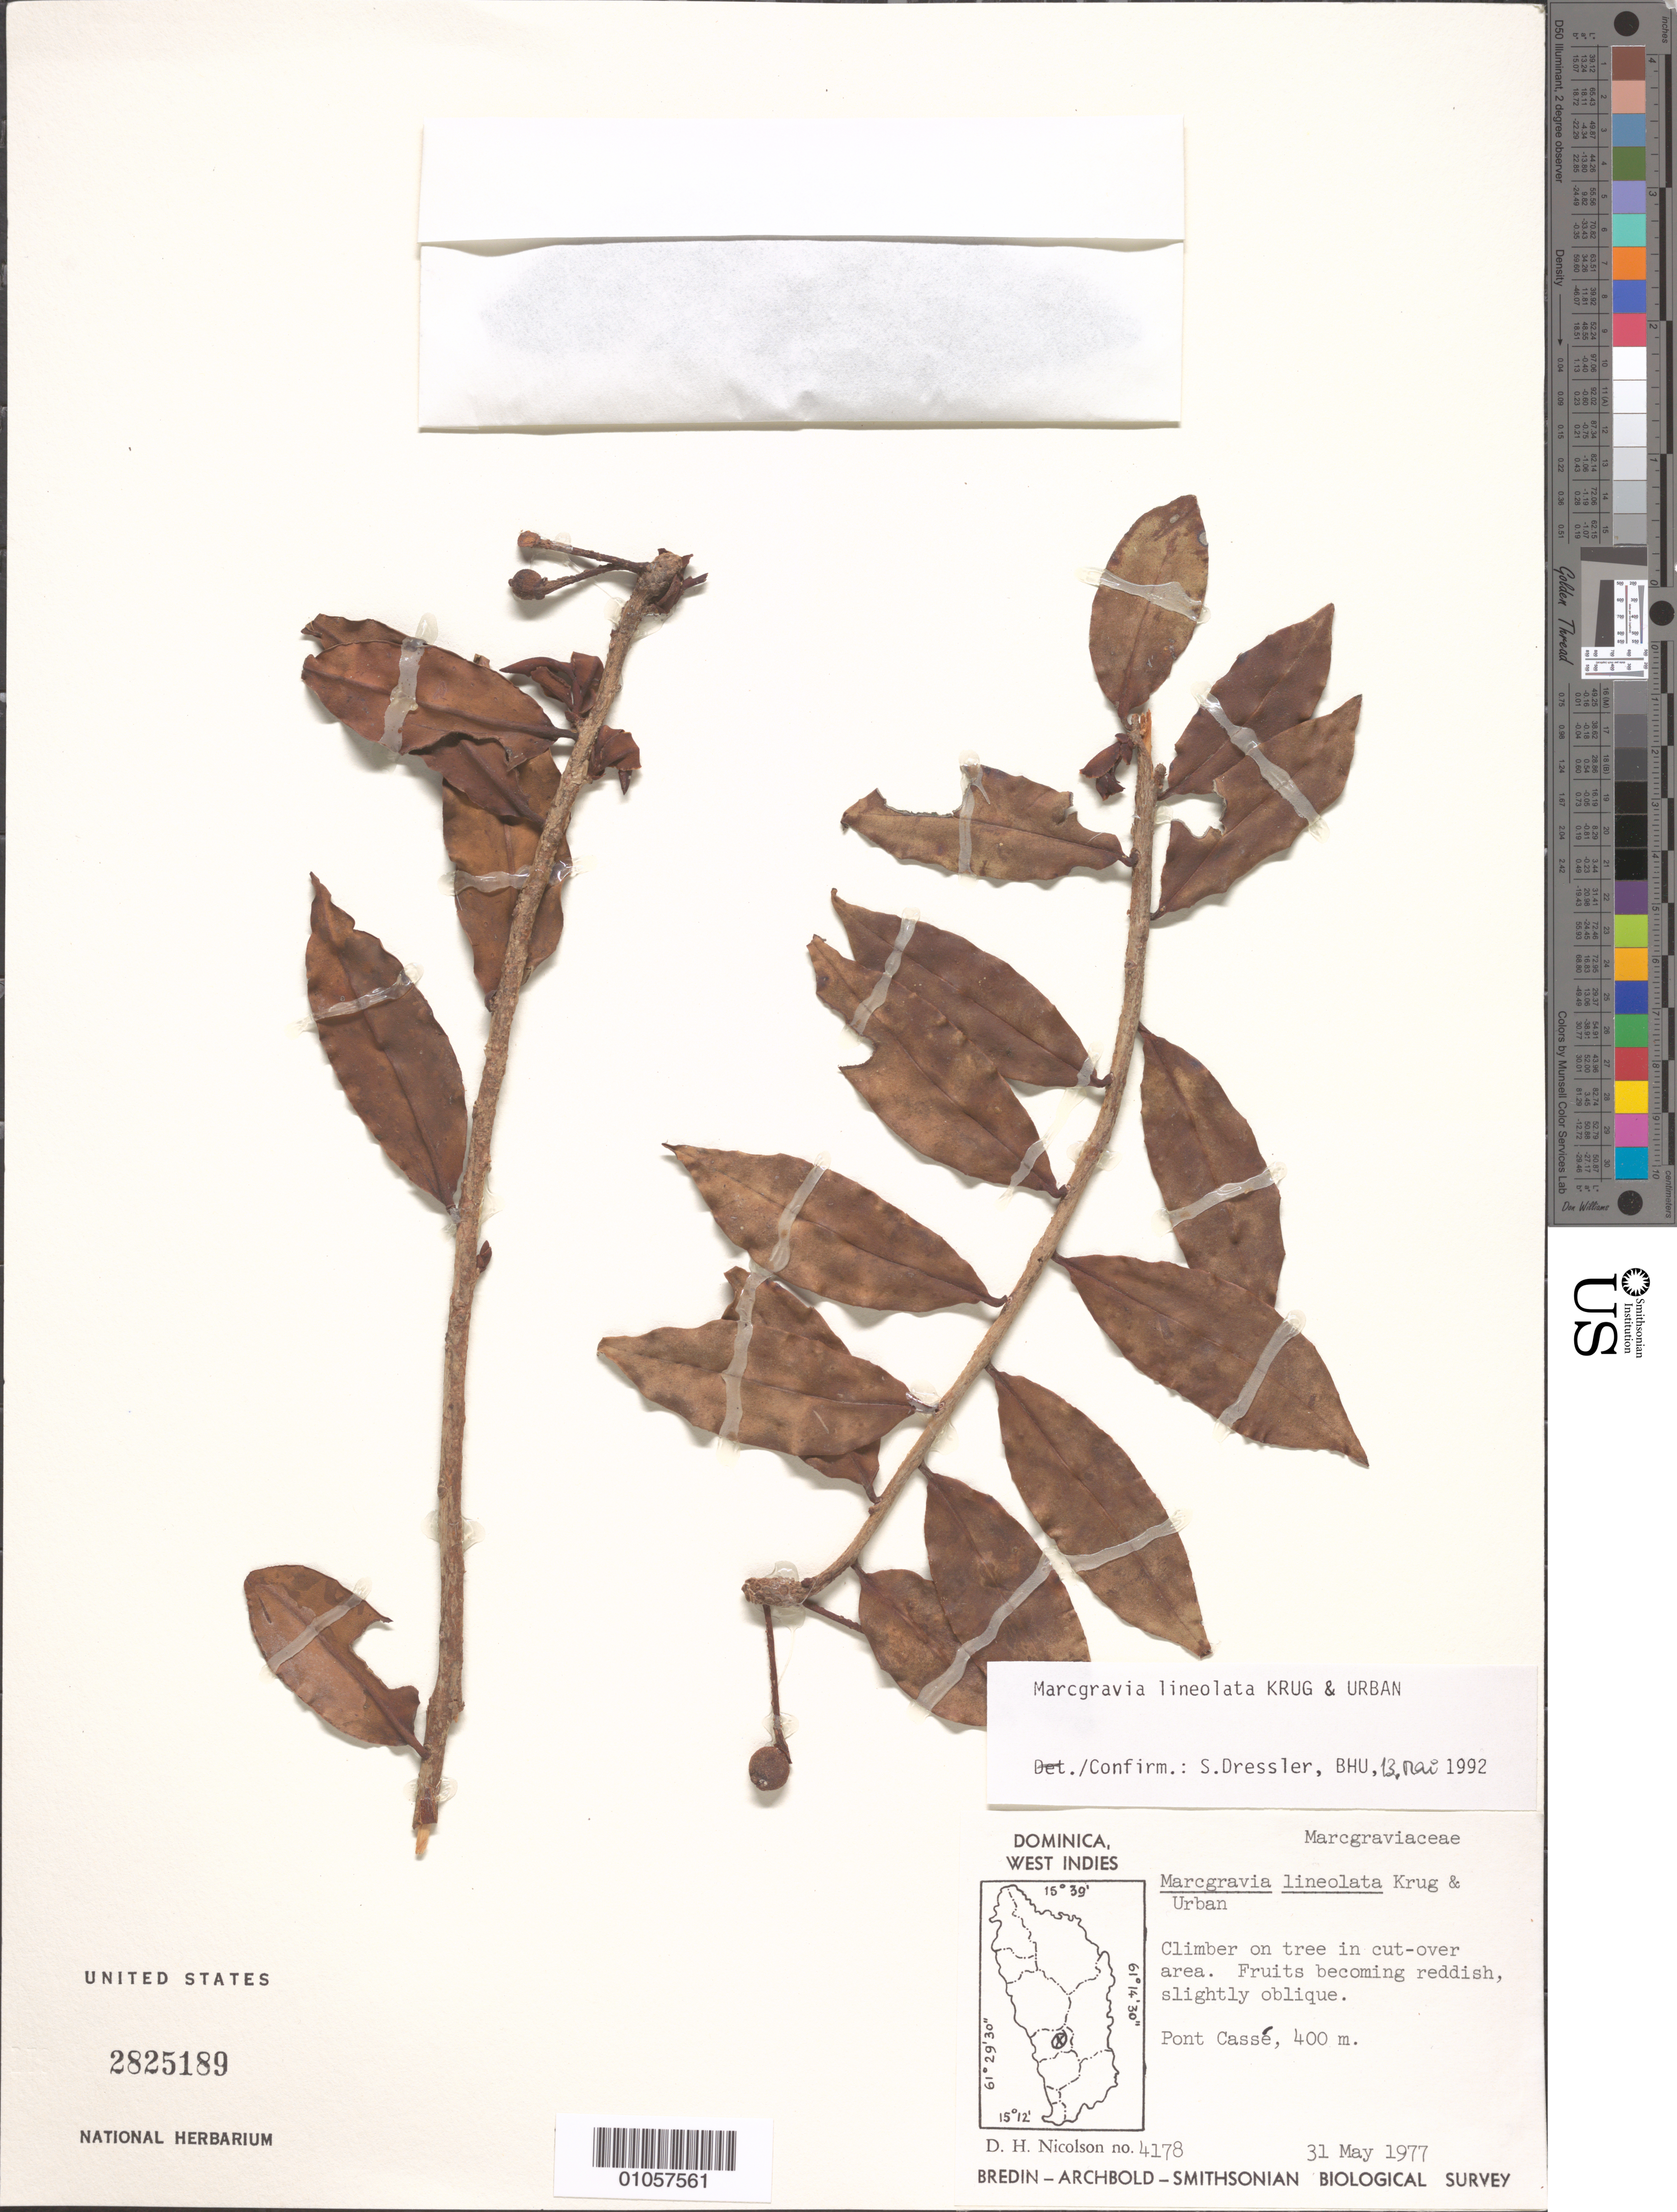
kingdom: Plantae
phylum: Tracheophyta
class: Magnoliopsida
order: Ericales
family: Marcgraviaceae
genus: Marcgravia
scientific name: Marcgravia lineolata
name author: Krug & Urb.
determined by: Dressler, S., (FR), Forschungsinstitut Und Naturmuseum Senckenberg (GERMANY)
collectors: D. H. Nicolson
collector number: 4178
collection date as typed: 31 May 1977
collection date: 1977-05-31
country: Dominica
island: Dominica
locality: Pont Cassé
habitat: On tree in cut-over area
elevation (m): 400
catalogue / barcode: US 2825189